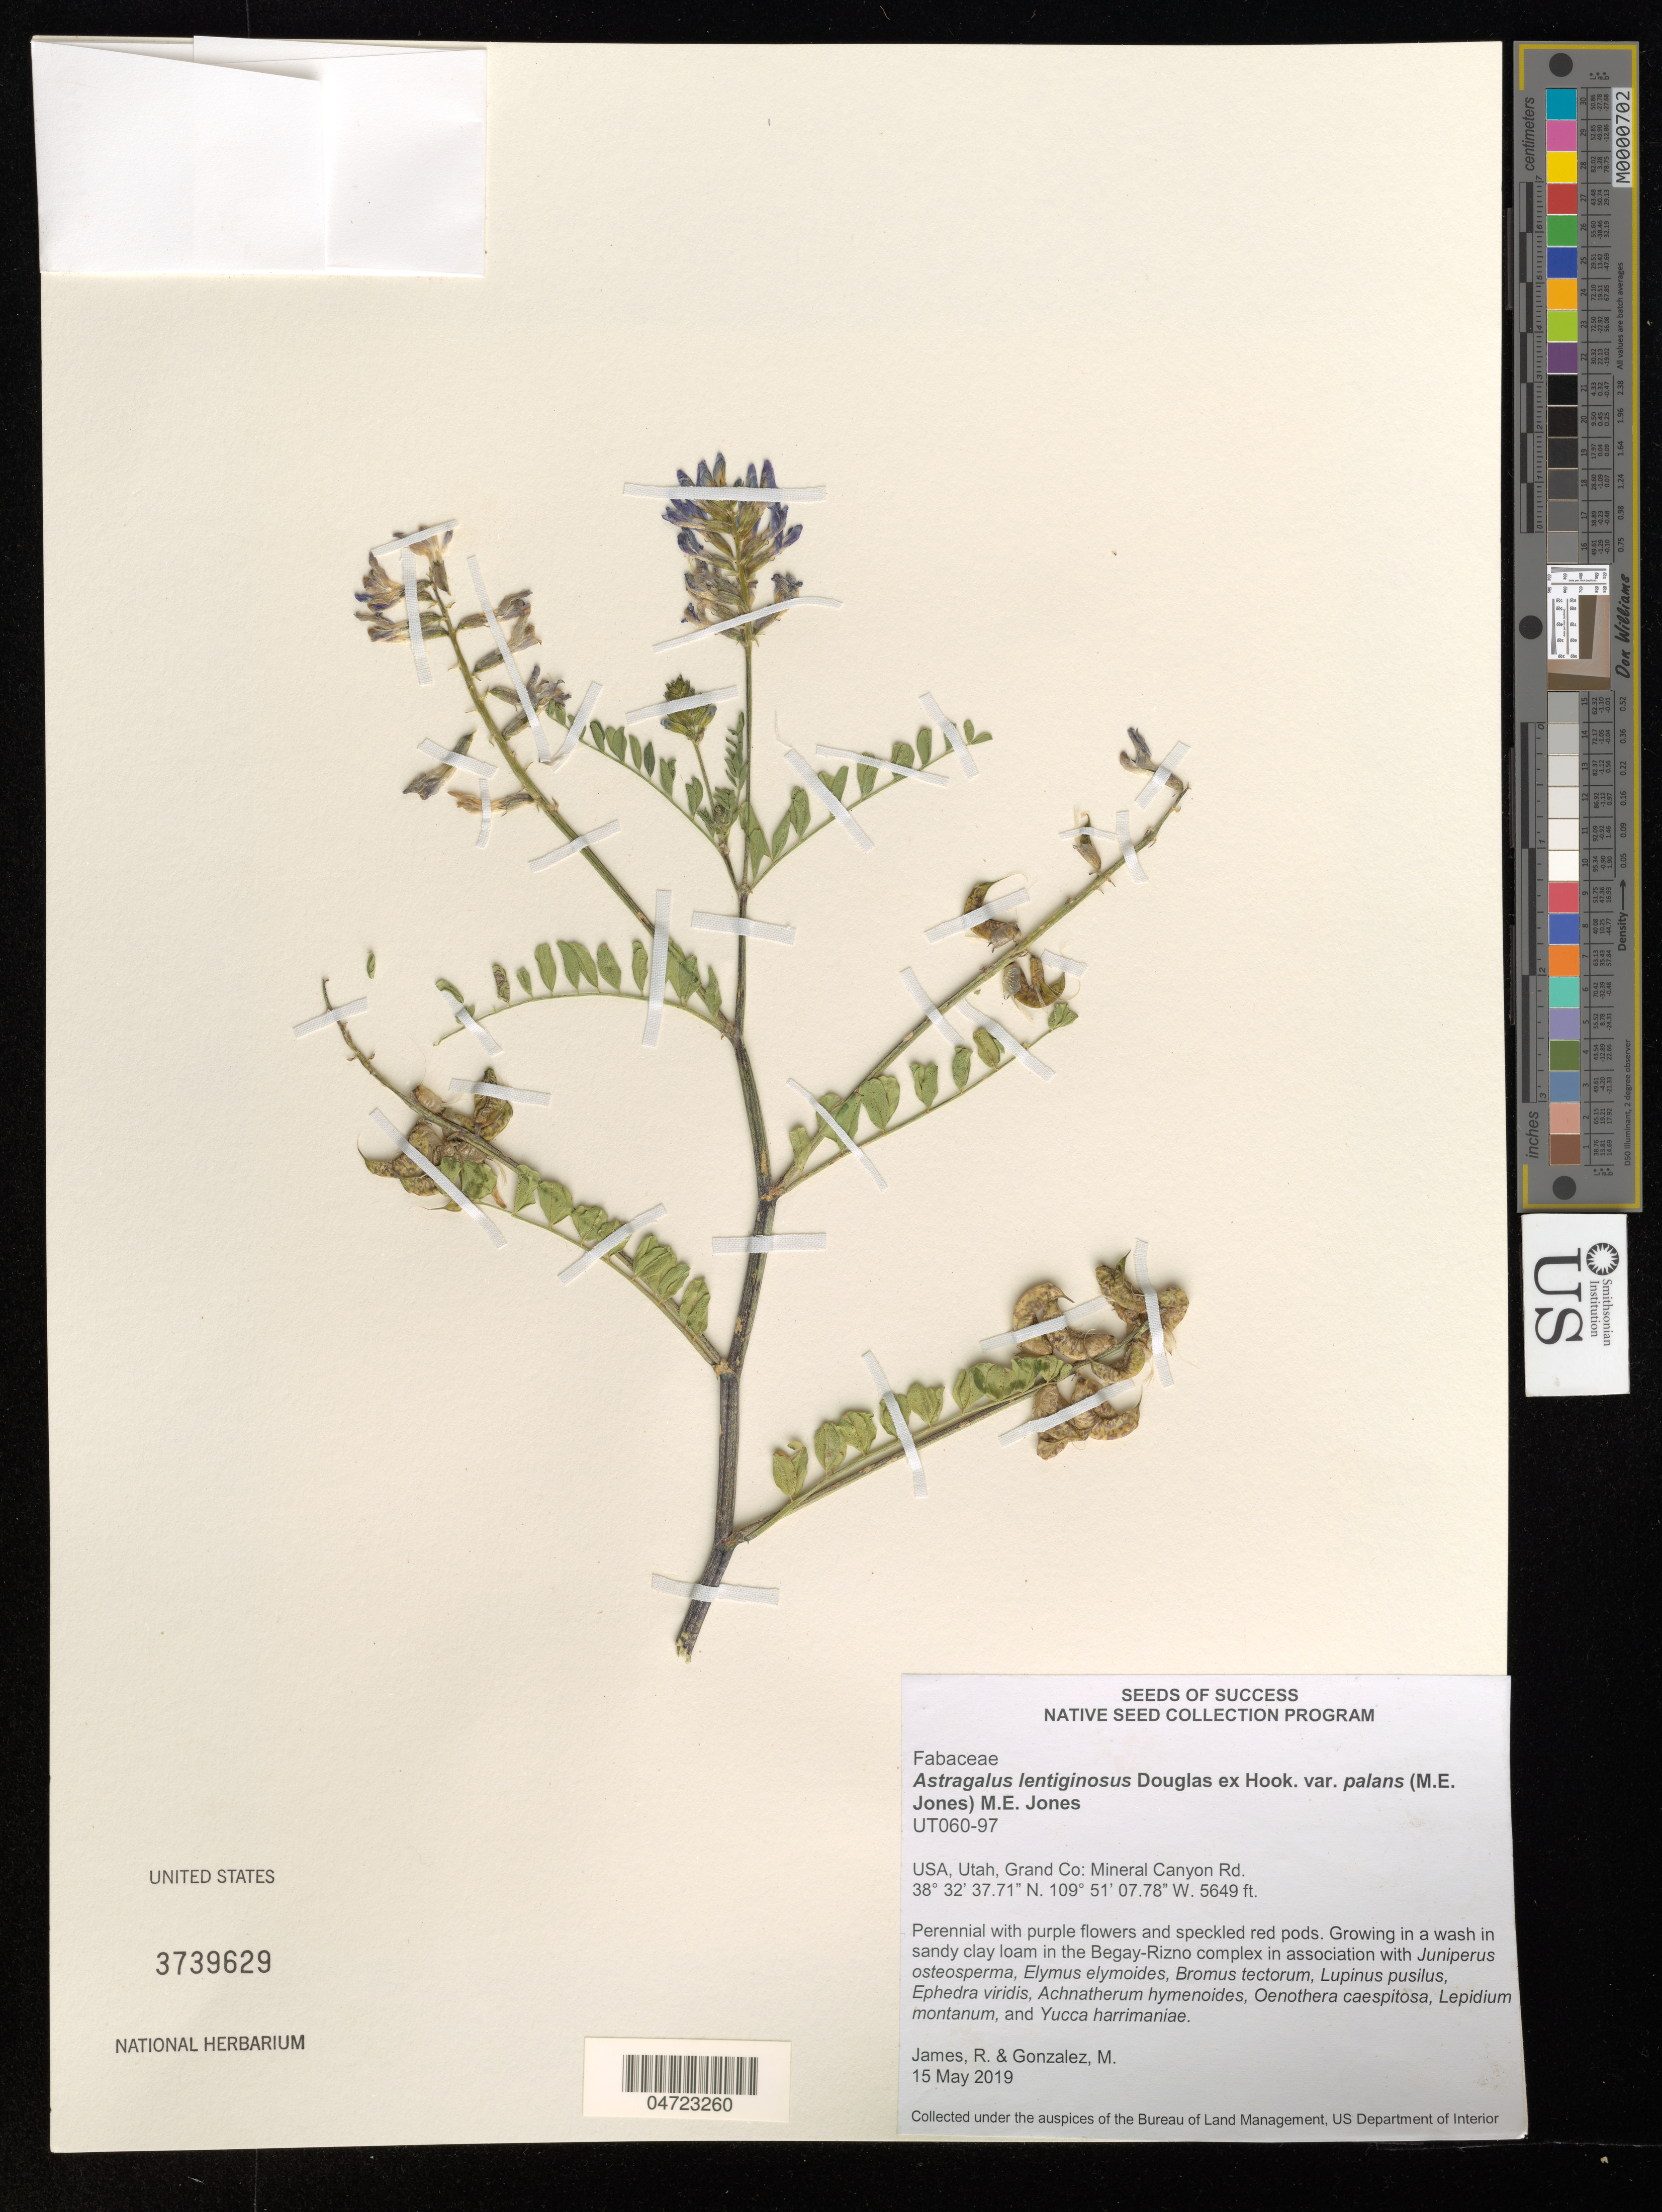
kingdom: Plantae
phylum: Tracheophyta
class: Magnoliopsida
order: Fabales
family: Fabaceae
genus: Astragalus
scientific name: Astragalus lentiginosus var. palans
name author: (M.E. Jones) M.E. Jones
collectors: R. James & M. Gonzalez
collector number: UT060-97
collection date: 2019-05-15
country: United States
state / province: Utah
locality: Grand Co: Mineral Canyon Rd.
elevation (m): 1722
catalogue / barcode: US 3739629